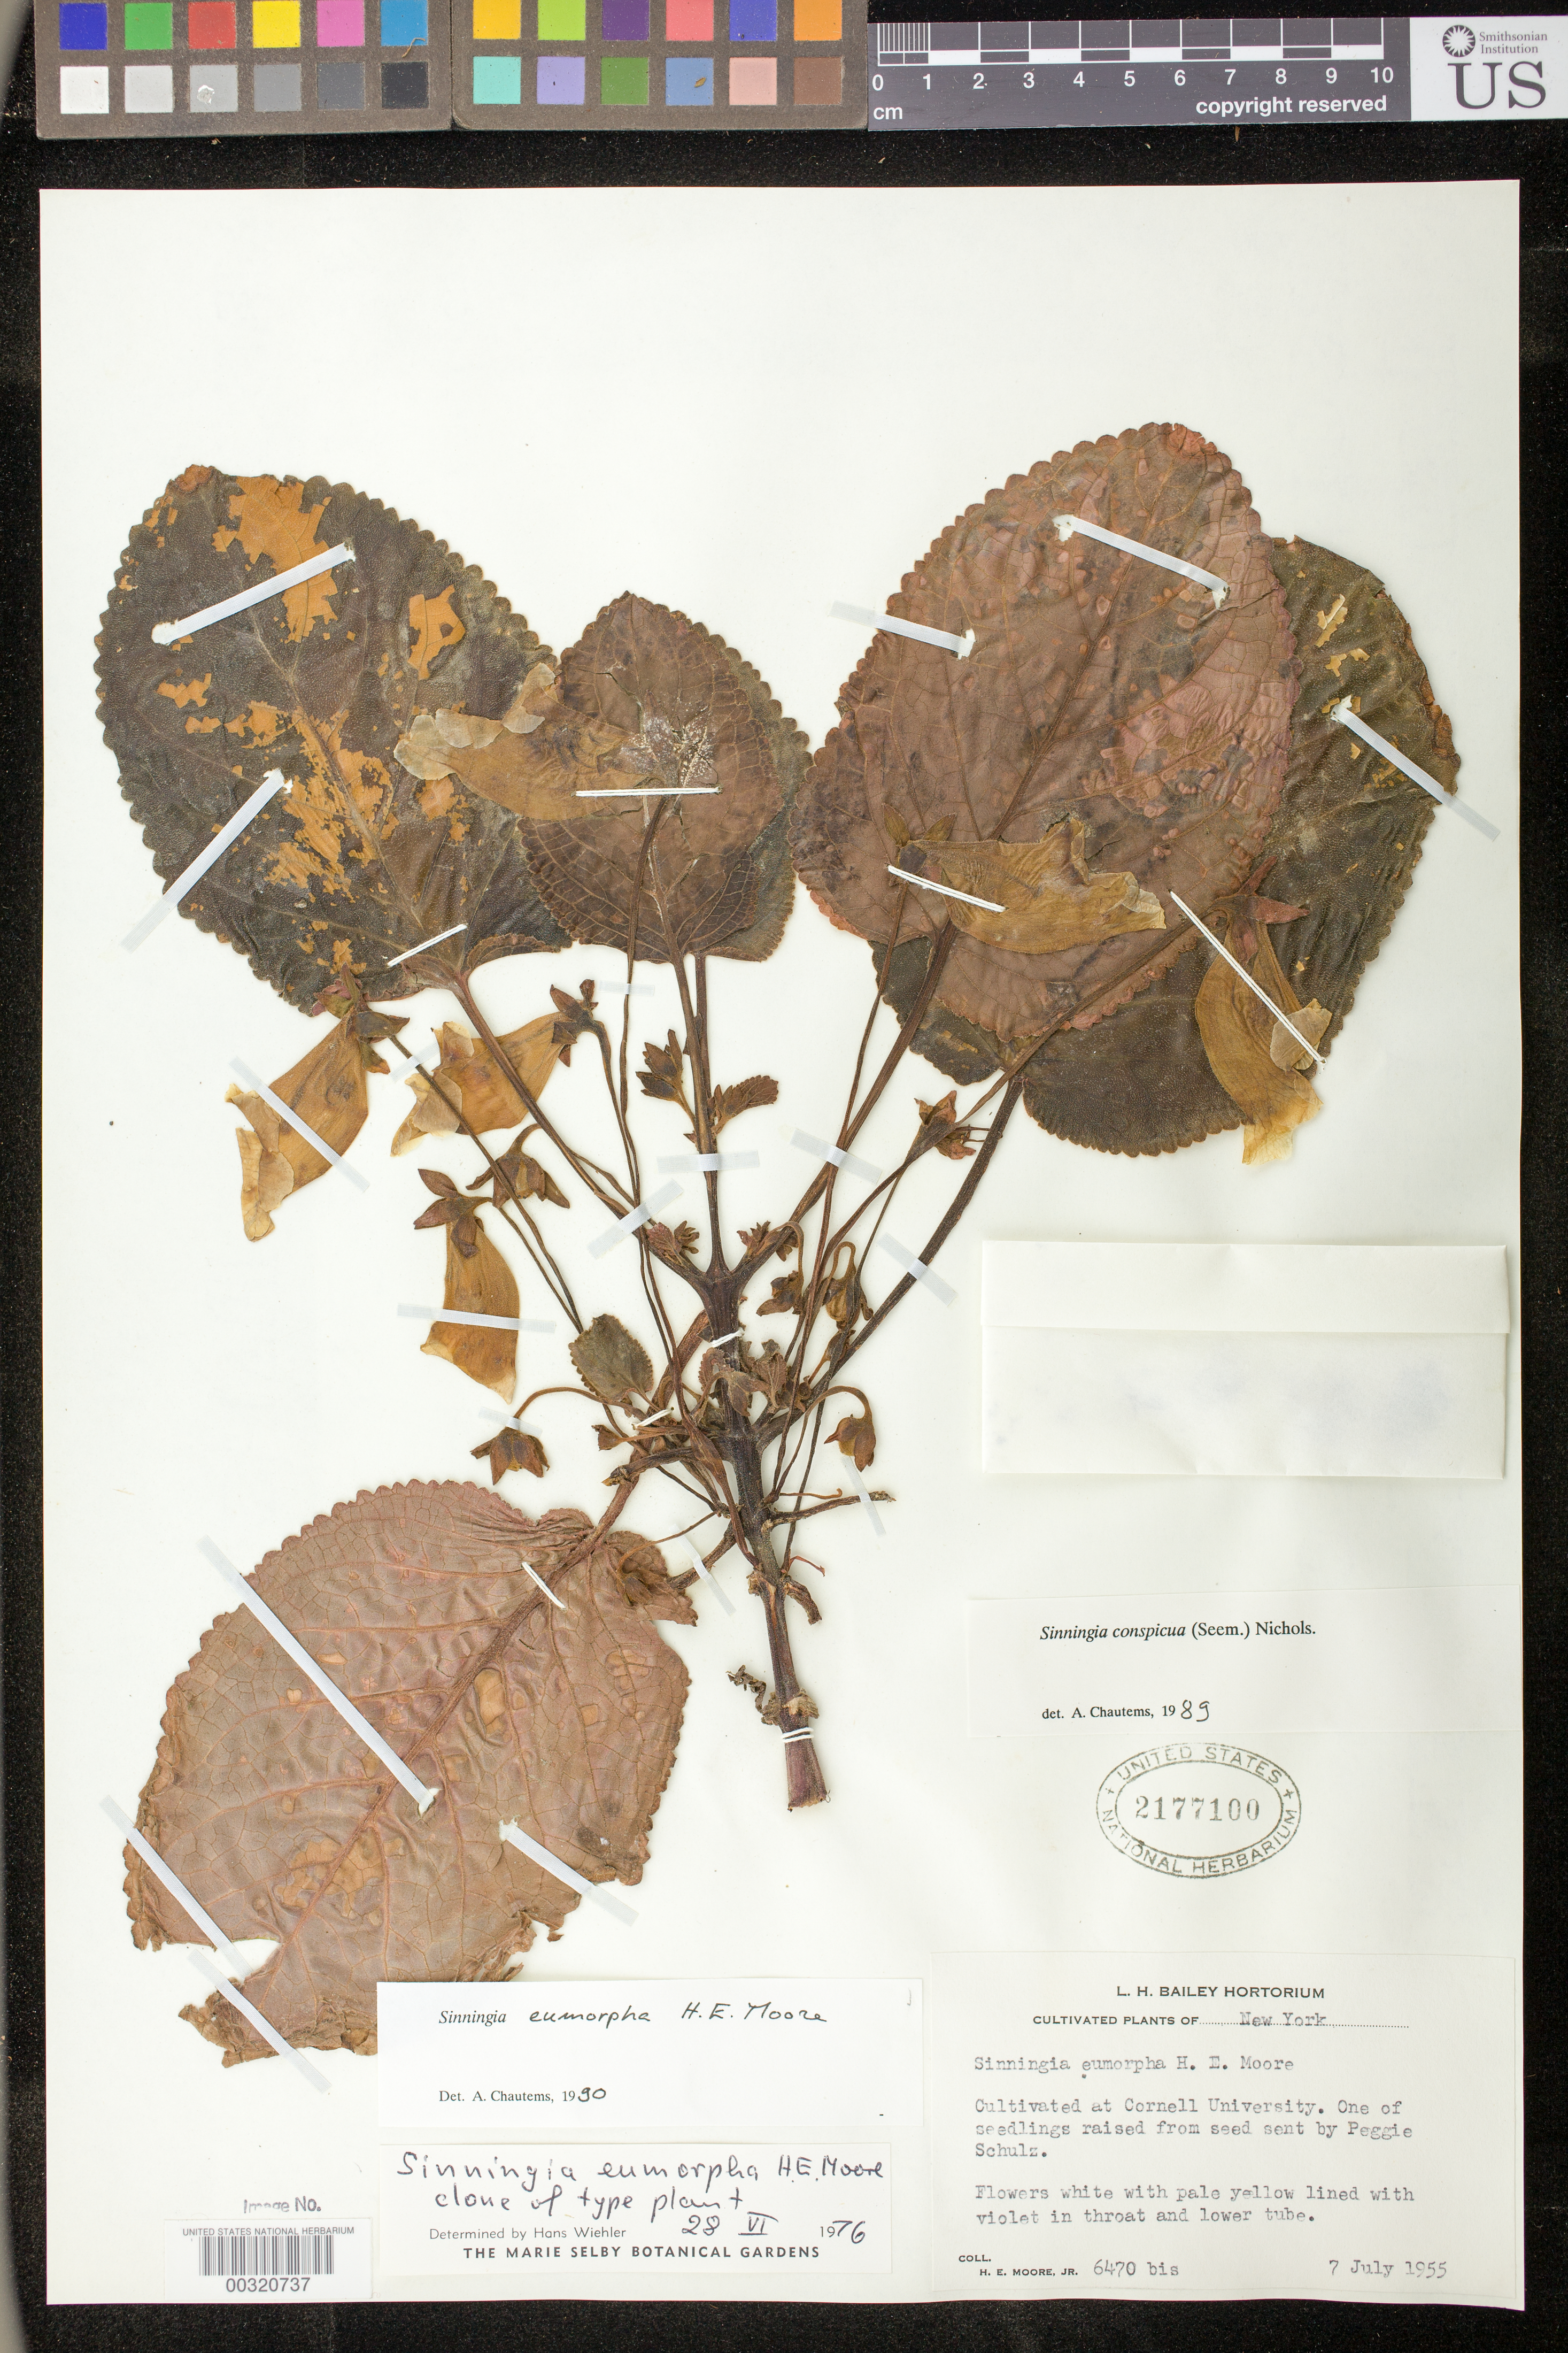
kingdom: Plantae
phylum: Tracheophyta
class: Magnoliopsida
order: Lamiales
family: Gesneriaceae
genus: Sinningia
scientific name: Sinningia eumorpha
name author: H.E. Moore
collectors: H. E. Moore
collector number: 6470 bis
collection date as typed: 07 Jul 1955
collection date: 1955-07-07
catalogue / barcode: US 2177100